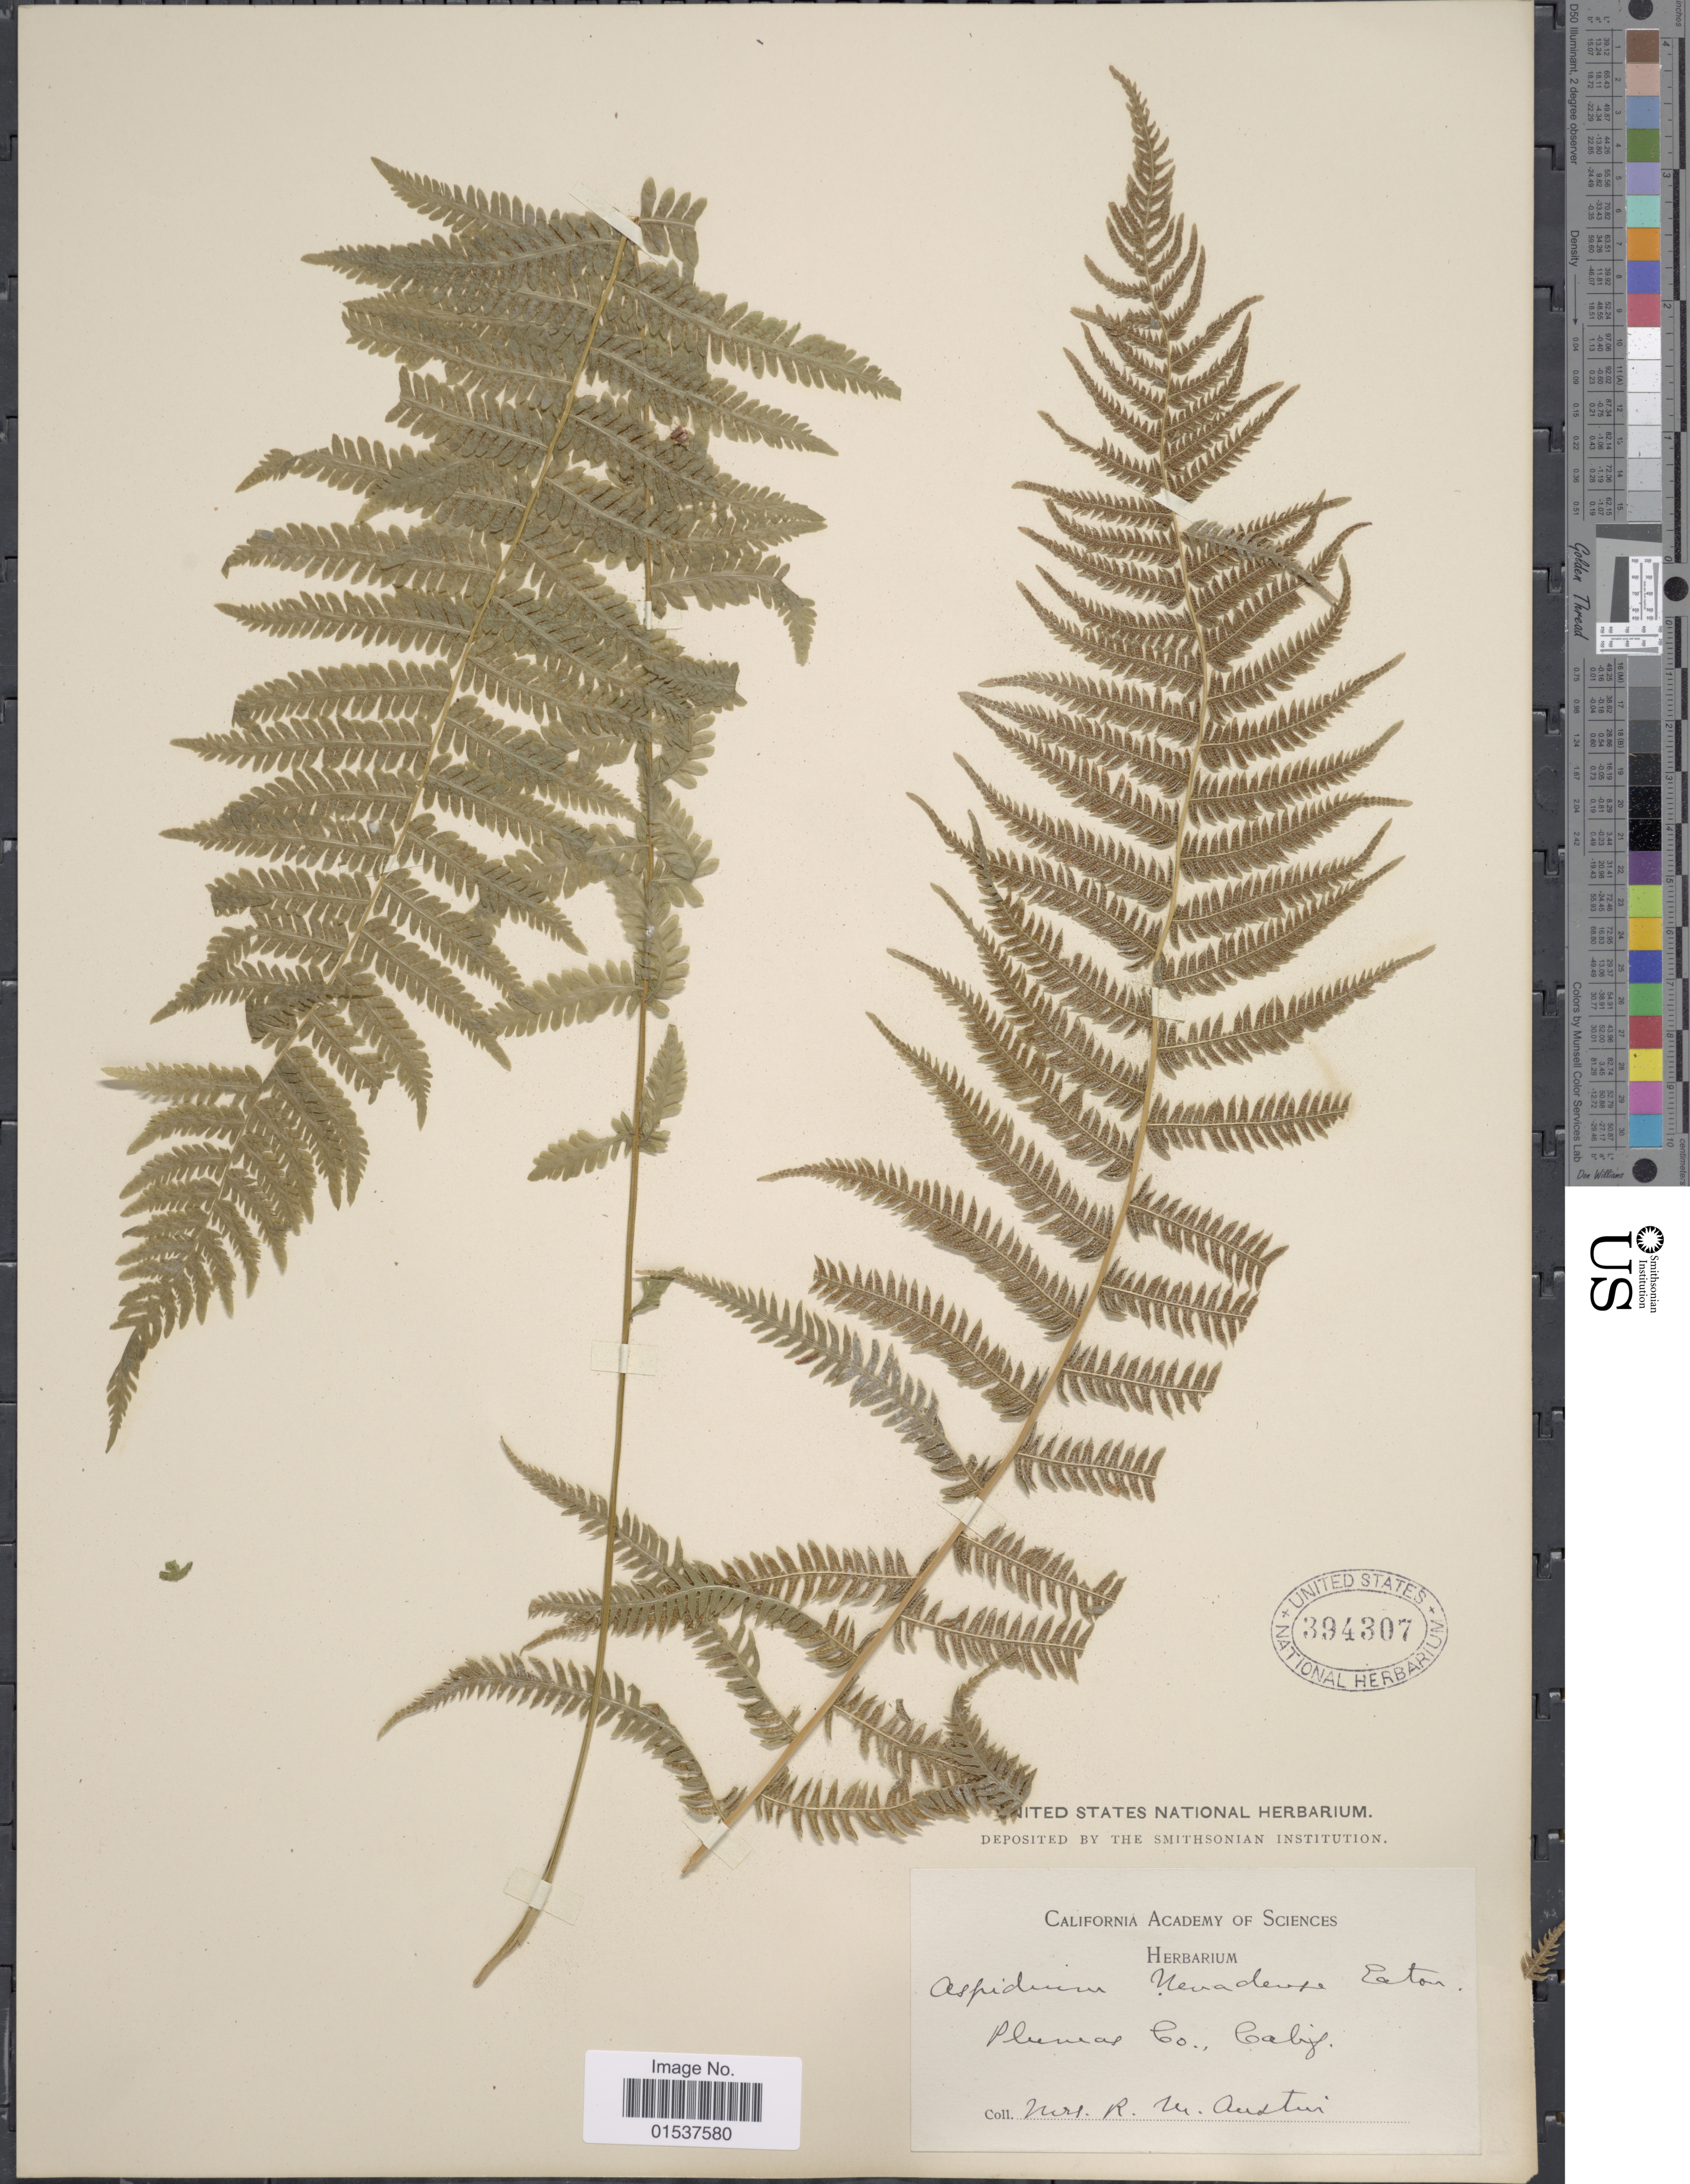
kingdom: Plantae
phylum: Tracheophyta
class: Polypodiopsida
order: Polypodiales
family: Thelypteridaceae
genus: Parathelypteris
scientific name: Parathelypteris nevadensis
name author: (Baker) Holttum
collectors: R. Austin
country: United States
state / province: California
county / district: Plumas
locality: Plumas Co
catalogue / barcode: US 394307